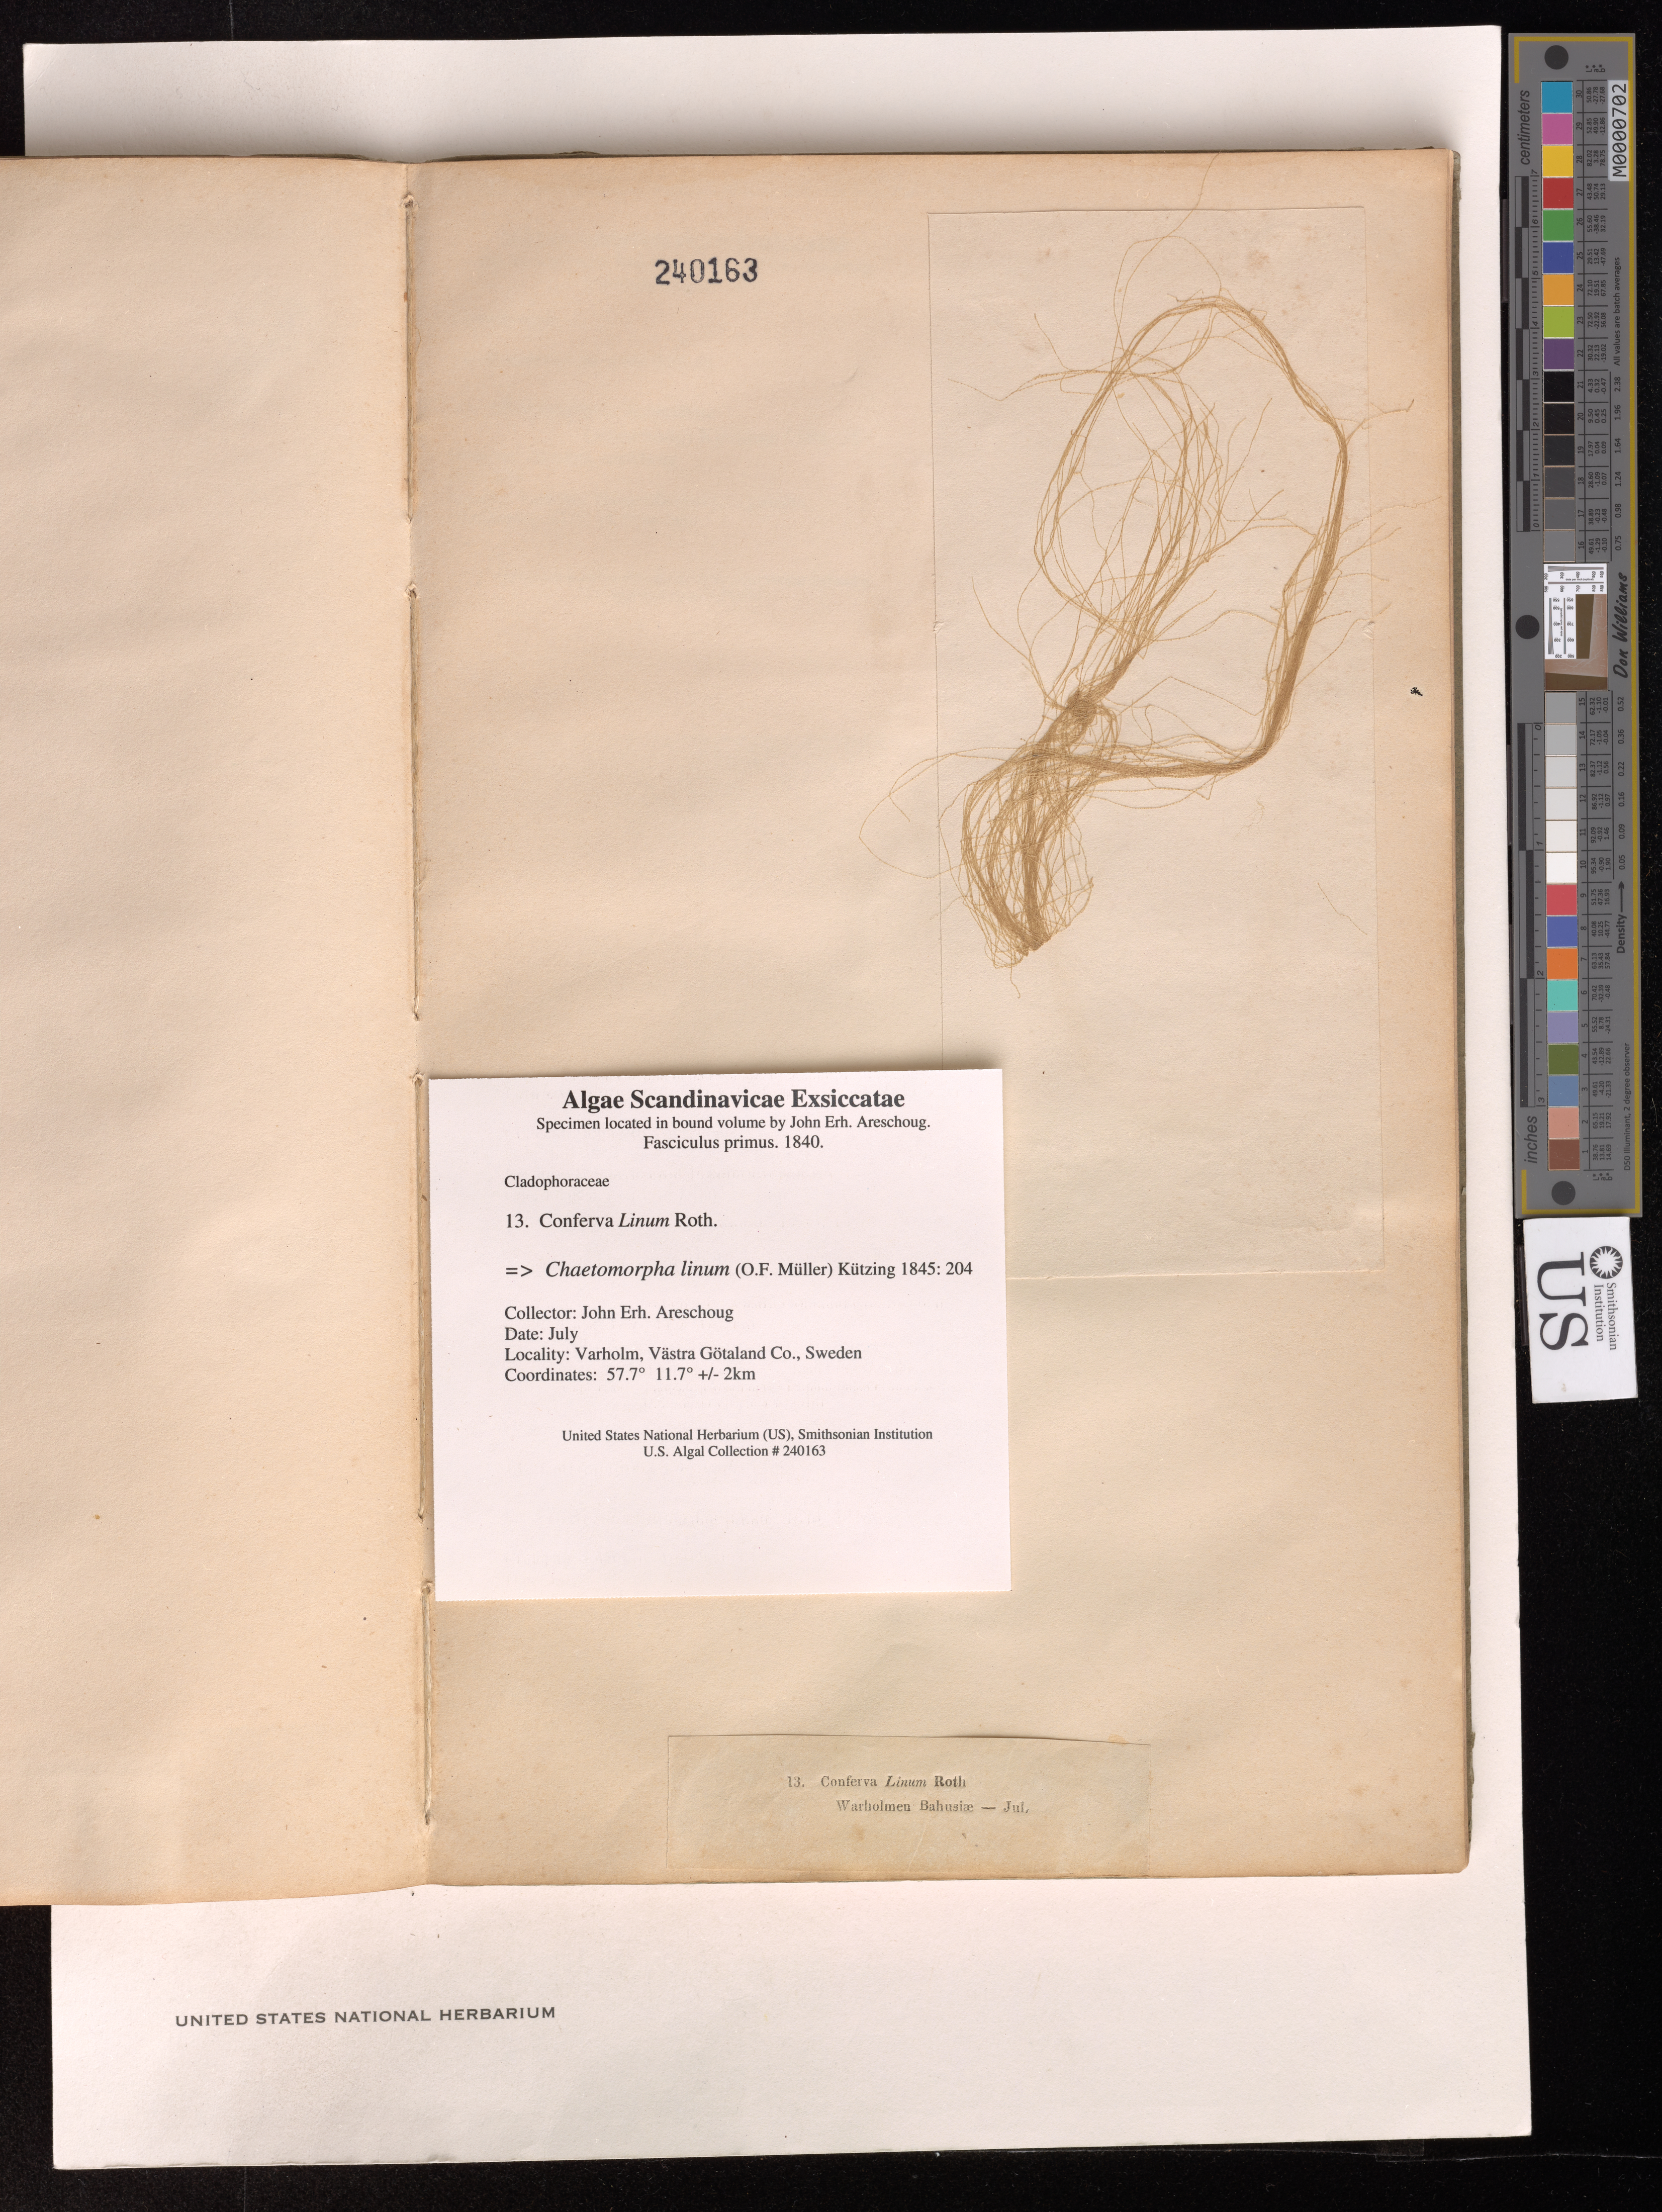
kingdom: Plantae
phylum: Chlorophyta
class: Ulvophyceae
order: Cladophorales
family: Cladophoraceae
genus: Chaetomorpha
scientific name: Chaetomorpha linum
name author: (O.F. Muell.) Kütz.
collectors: J. E. Areschoug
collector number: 13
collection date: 1840-07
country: Sweden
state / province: Västra Götaland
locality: Varholm, outside Gothenburg.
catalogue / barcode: US 240163